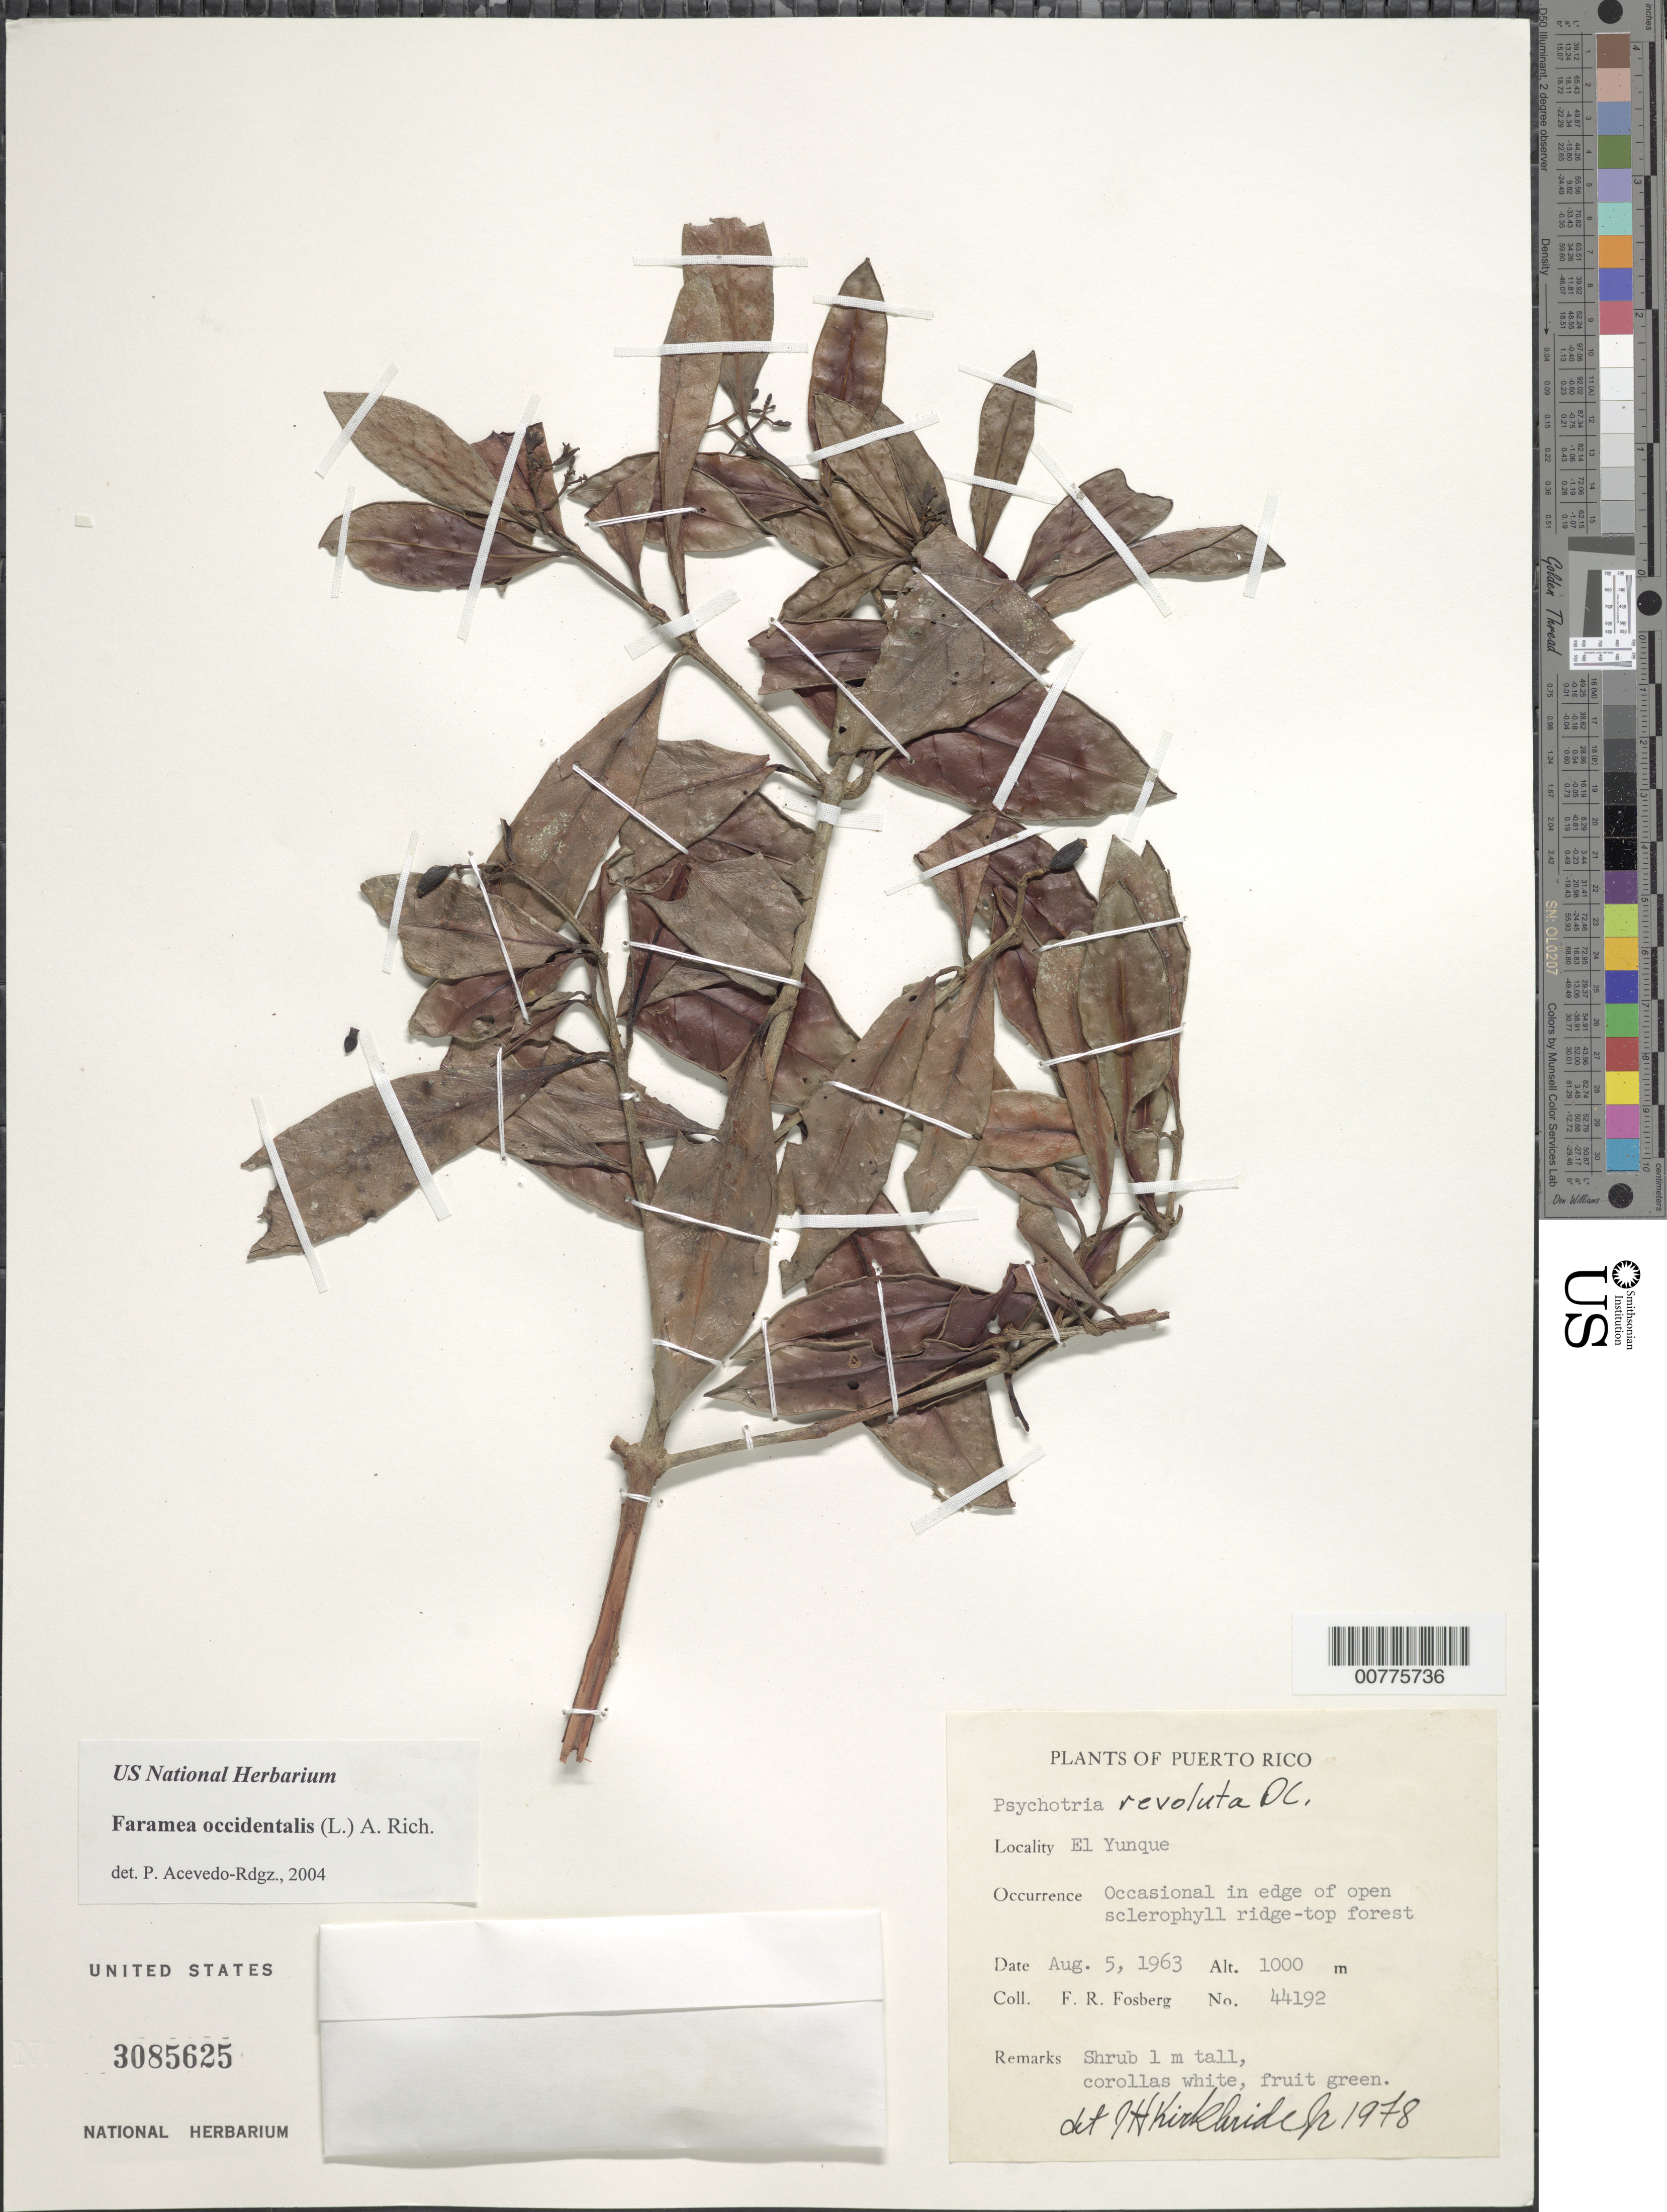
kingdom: Plantae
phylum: Tracheophyta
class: Magnoliopsida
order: Gentianales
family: Rubiaceae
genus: Psychotria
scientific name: Psychotria revoluta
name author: DC.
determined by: Kirkbride, --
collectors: F. R. Fosberg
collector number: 44192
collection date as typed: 05 Aug 1963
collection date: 1963-08-05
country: Puerto Rico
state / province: Río Grande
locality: El Yunque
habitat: Occasional in edge of open sclerophyll ridge-top forest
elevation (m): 1000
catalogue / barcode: US 3085625